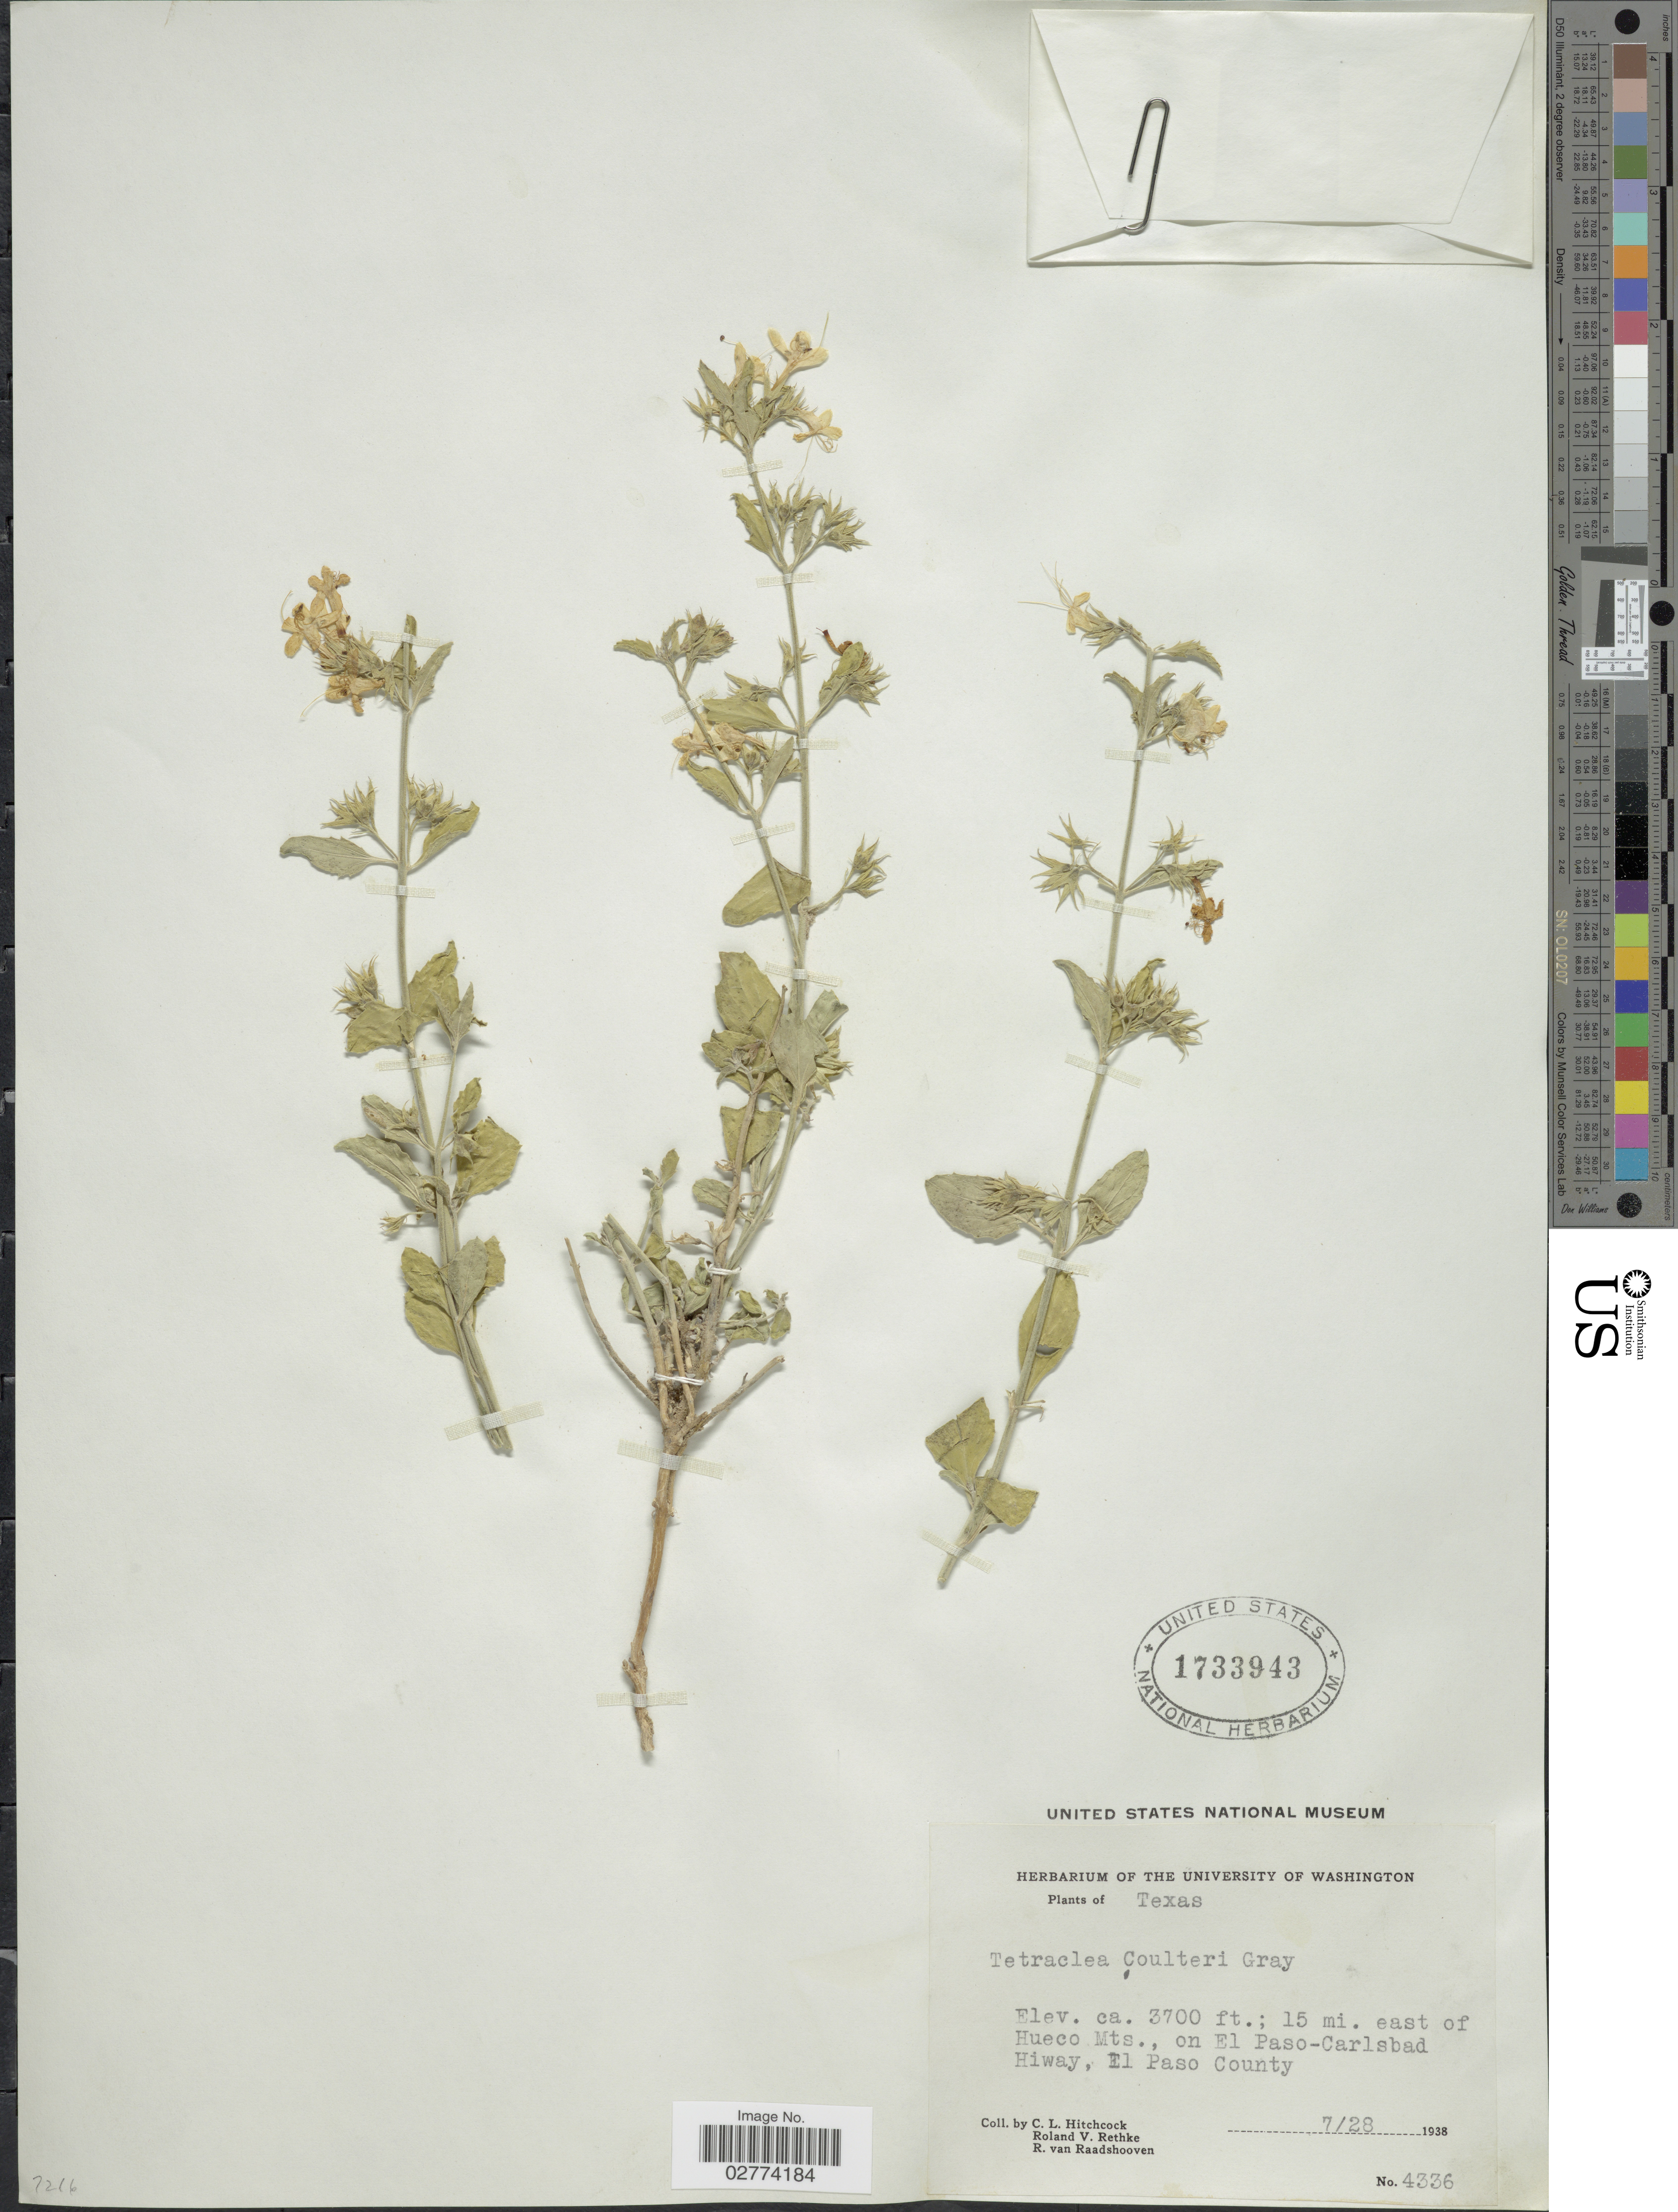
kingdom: Plantae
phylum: Tracheophyta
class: Magnoliopsida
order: Lamiales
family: Lamiaceae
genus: Tetraclea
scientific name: Tetraclea coulteri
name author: A. Gray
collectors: C. L. Hitchcock, R. Rethke & R. Raadshooven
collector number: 4336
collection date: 1938-07-28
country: United States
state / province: Texas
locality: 15 mi. east of Hueco Mts., on El Paso-Carlsbad Hiway, El Paso County.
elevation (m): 1128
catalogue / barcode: US 1733943